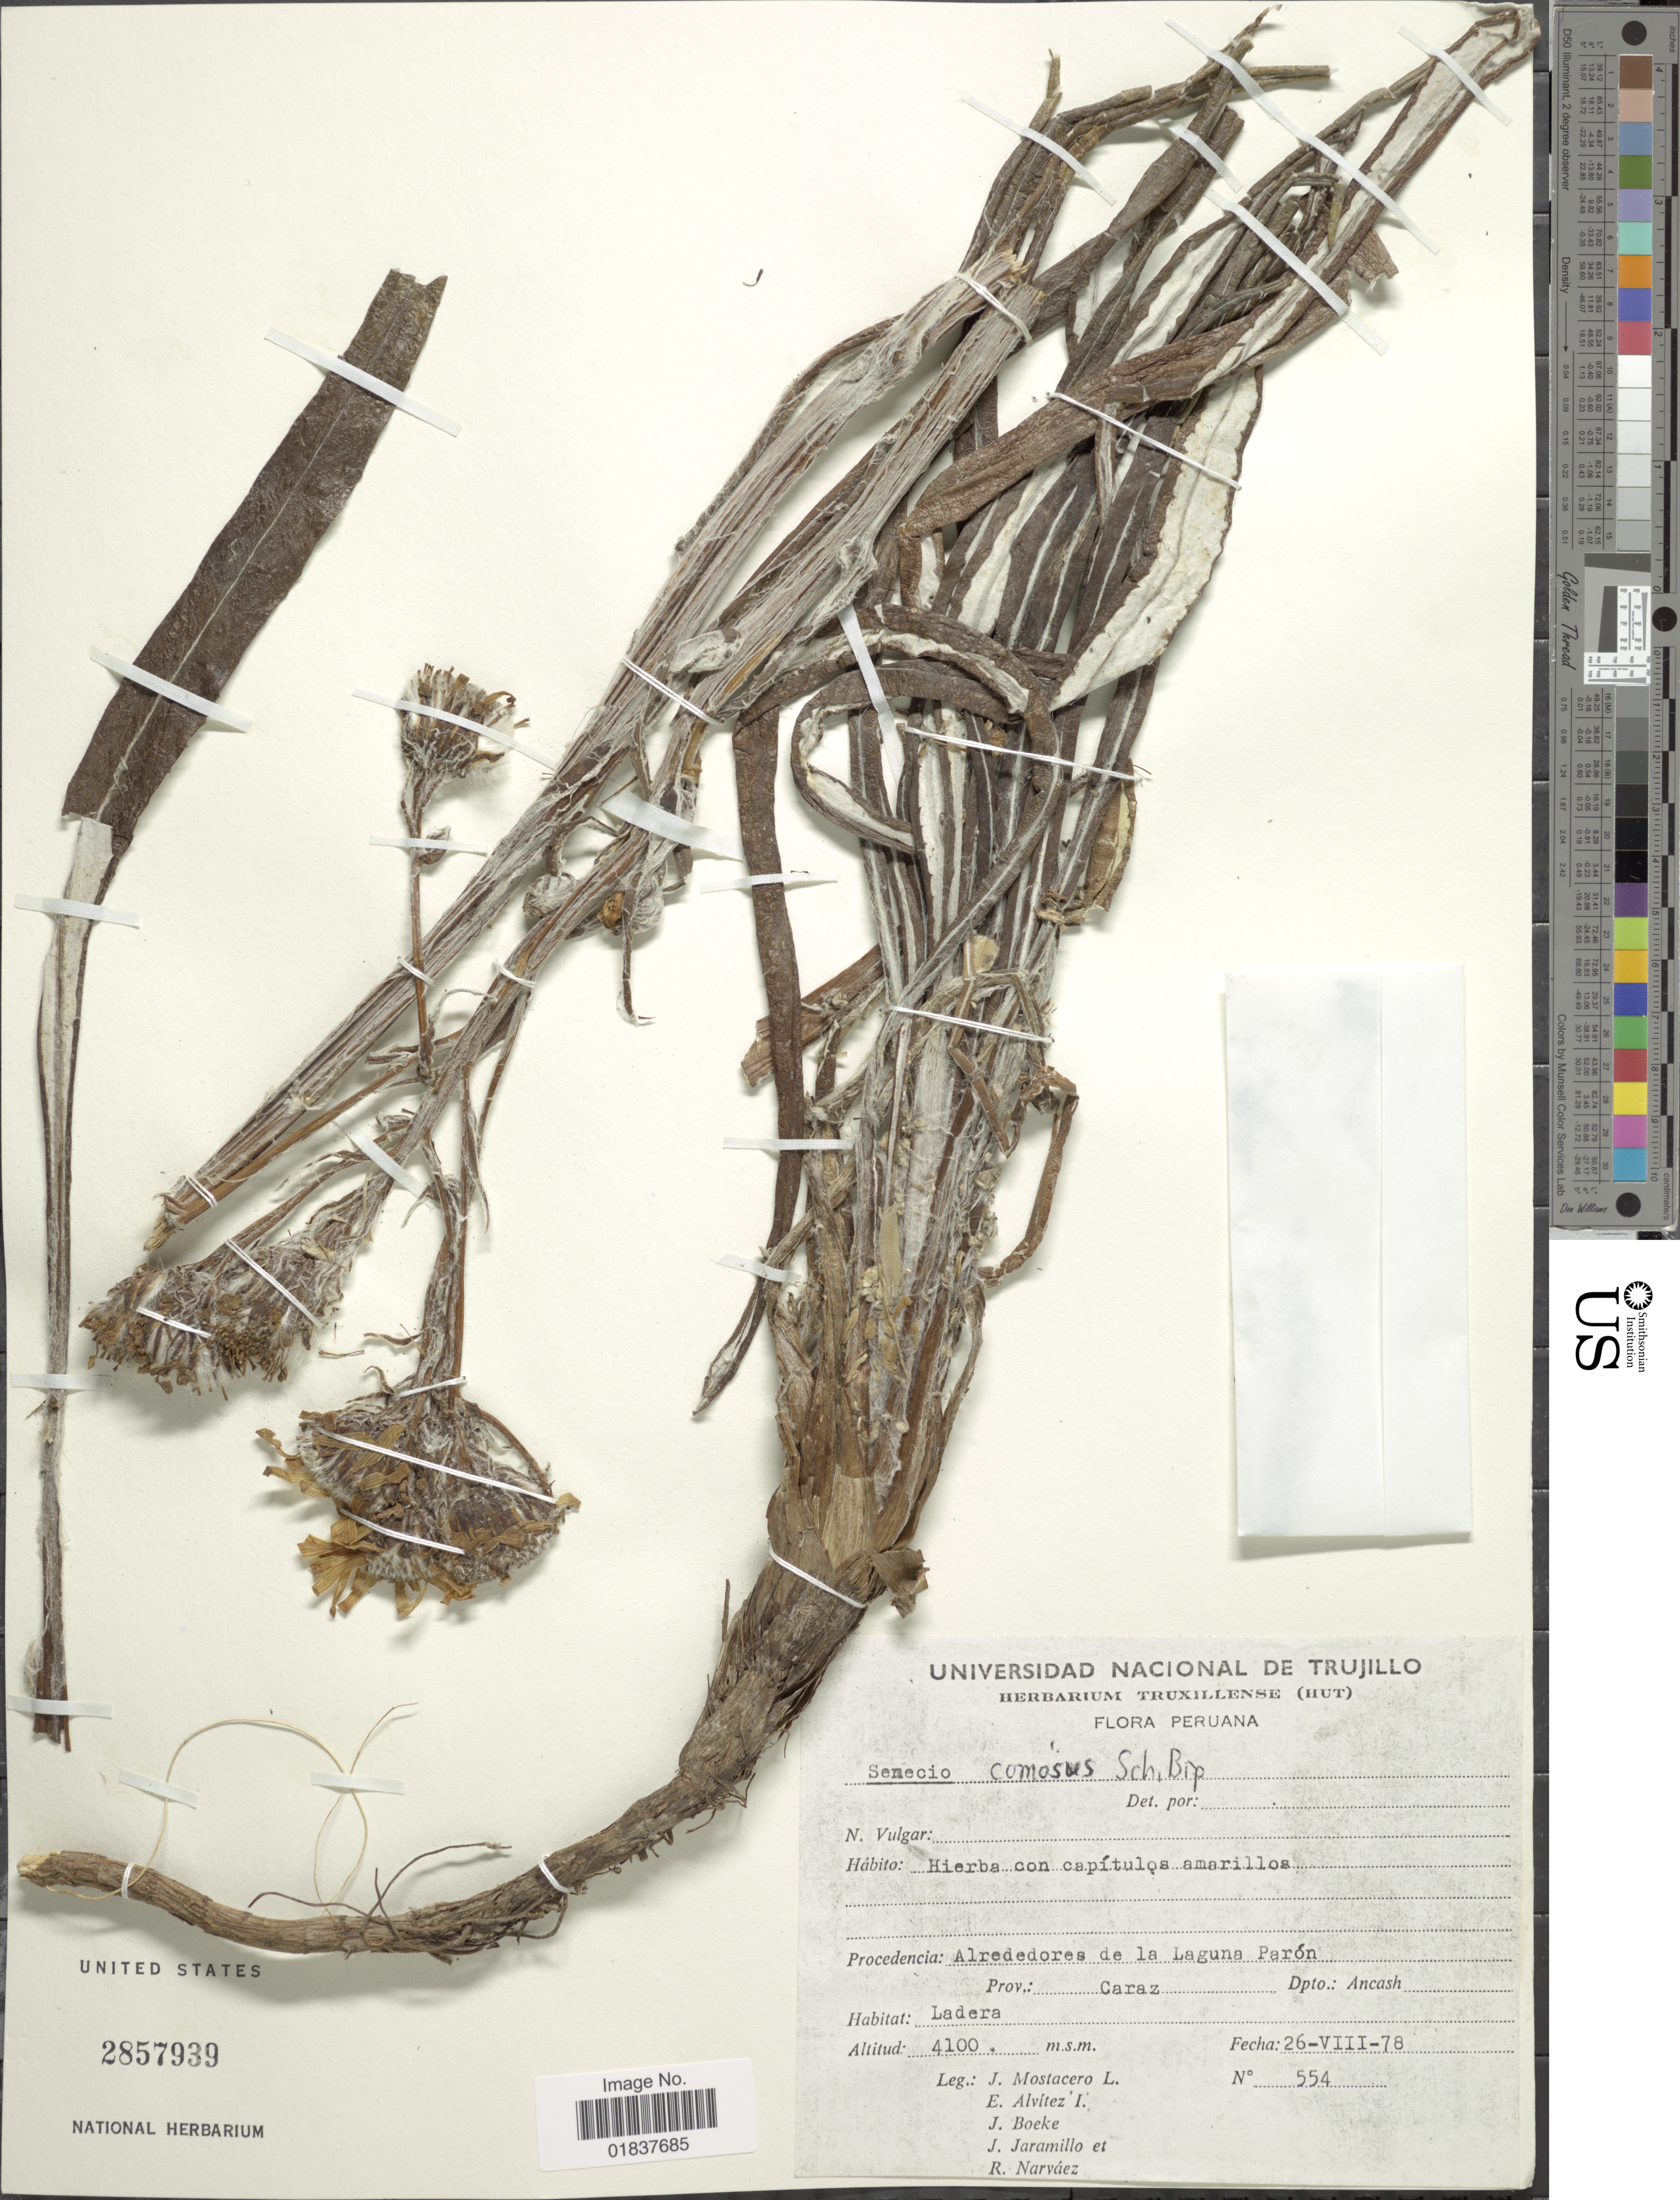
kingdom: Plantae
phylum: Tracheophyta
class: Magnoliopsida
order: Asterales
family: Asteraceae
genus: Senecio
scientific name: Senecio comosus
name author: Sch. Bip.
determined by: Salomon, Luciana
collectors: J. Mostacero L., E. Alvitez I., J. D. Boeke, J. Jaramillo & R. Narváez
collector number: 554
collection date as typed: Transcribed d/m/y: 26/8/78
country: Peru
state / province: Ancash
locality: Alrededores de la Laguna Paron, Prov. Caraz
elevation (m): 4100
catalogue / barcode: US 2857939